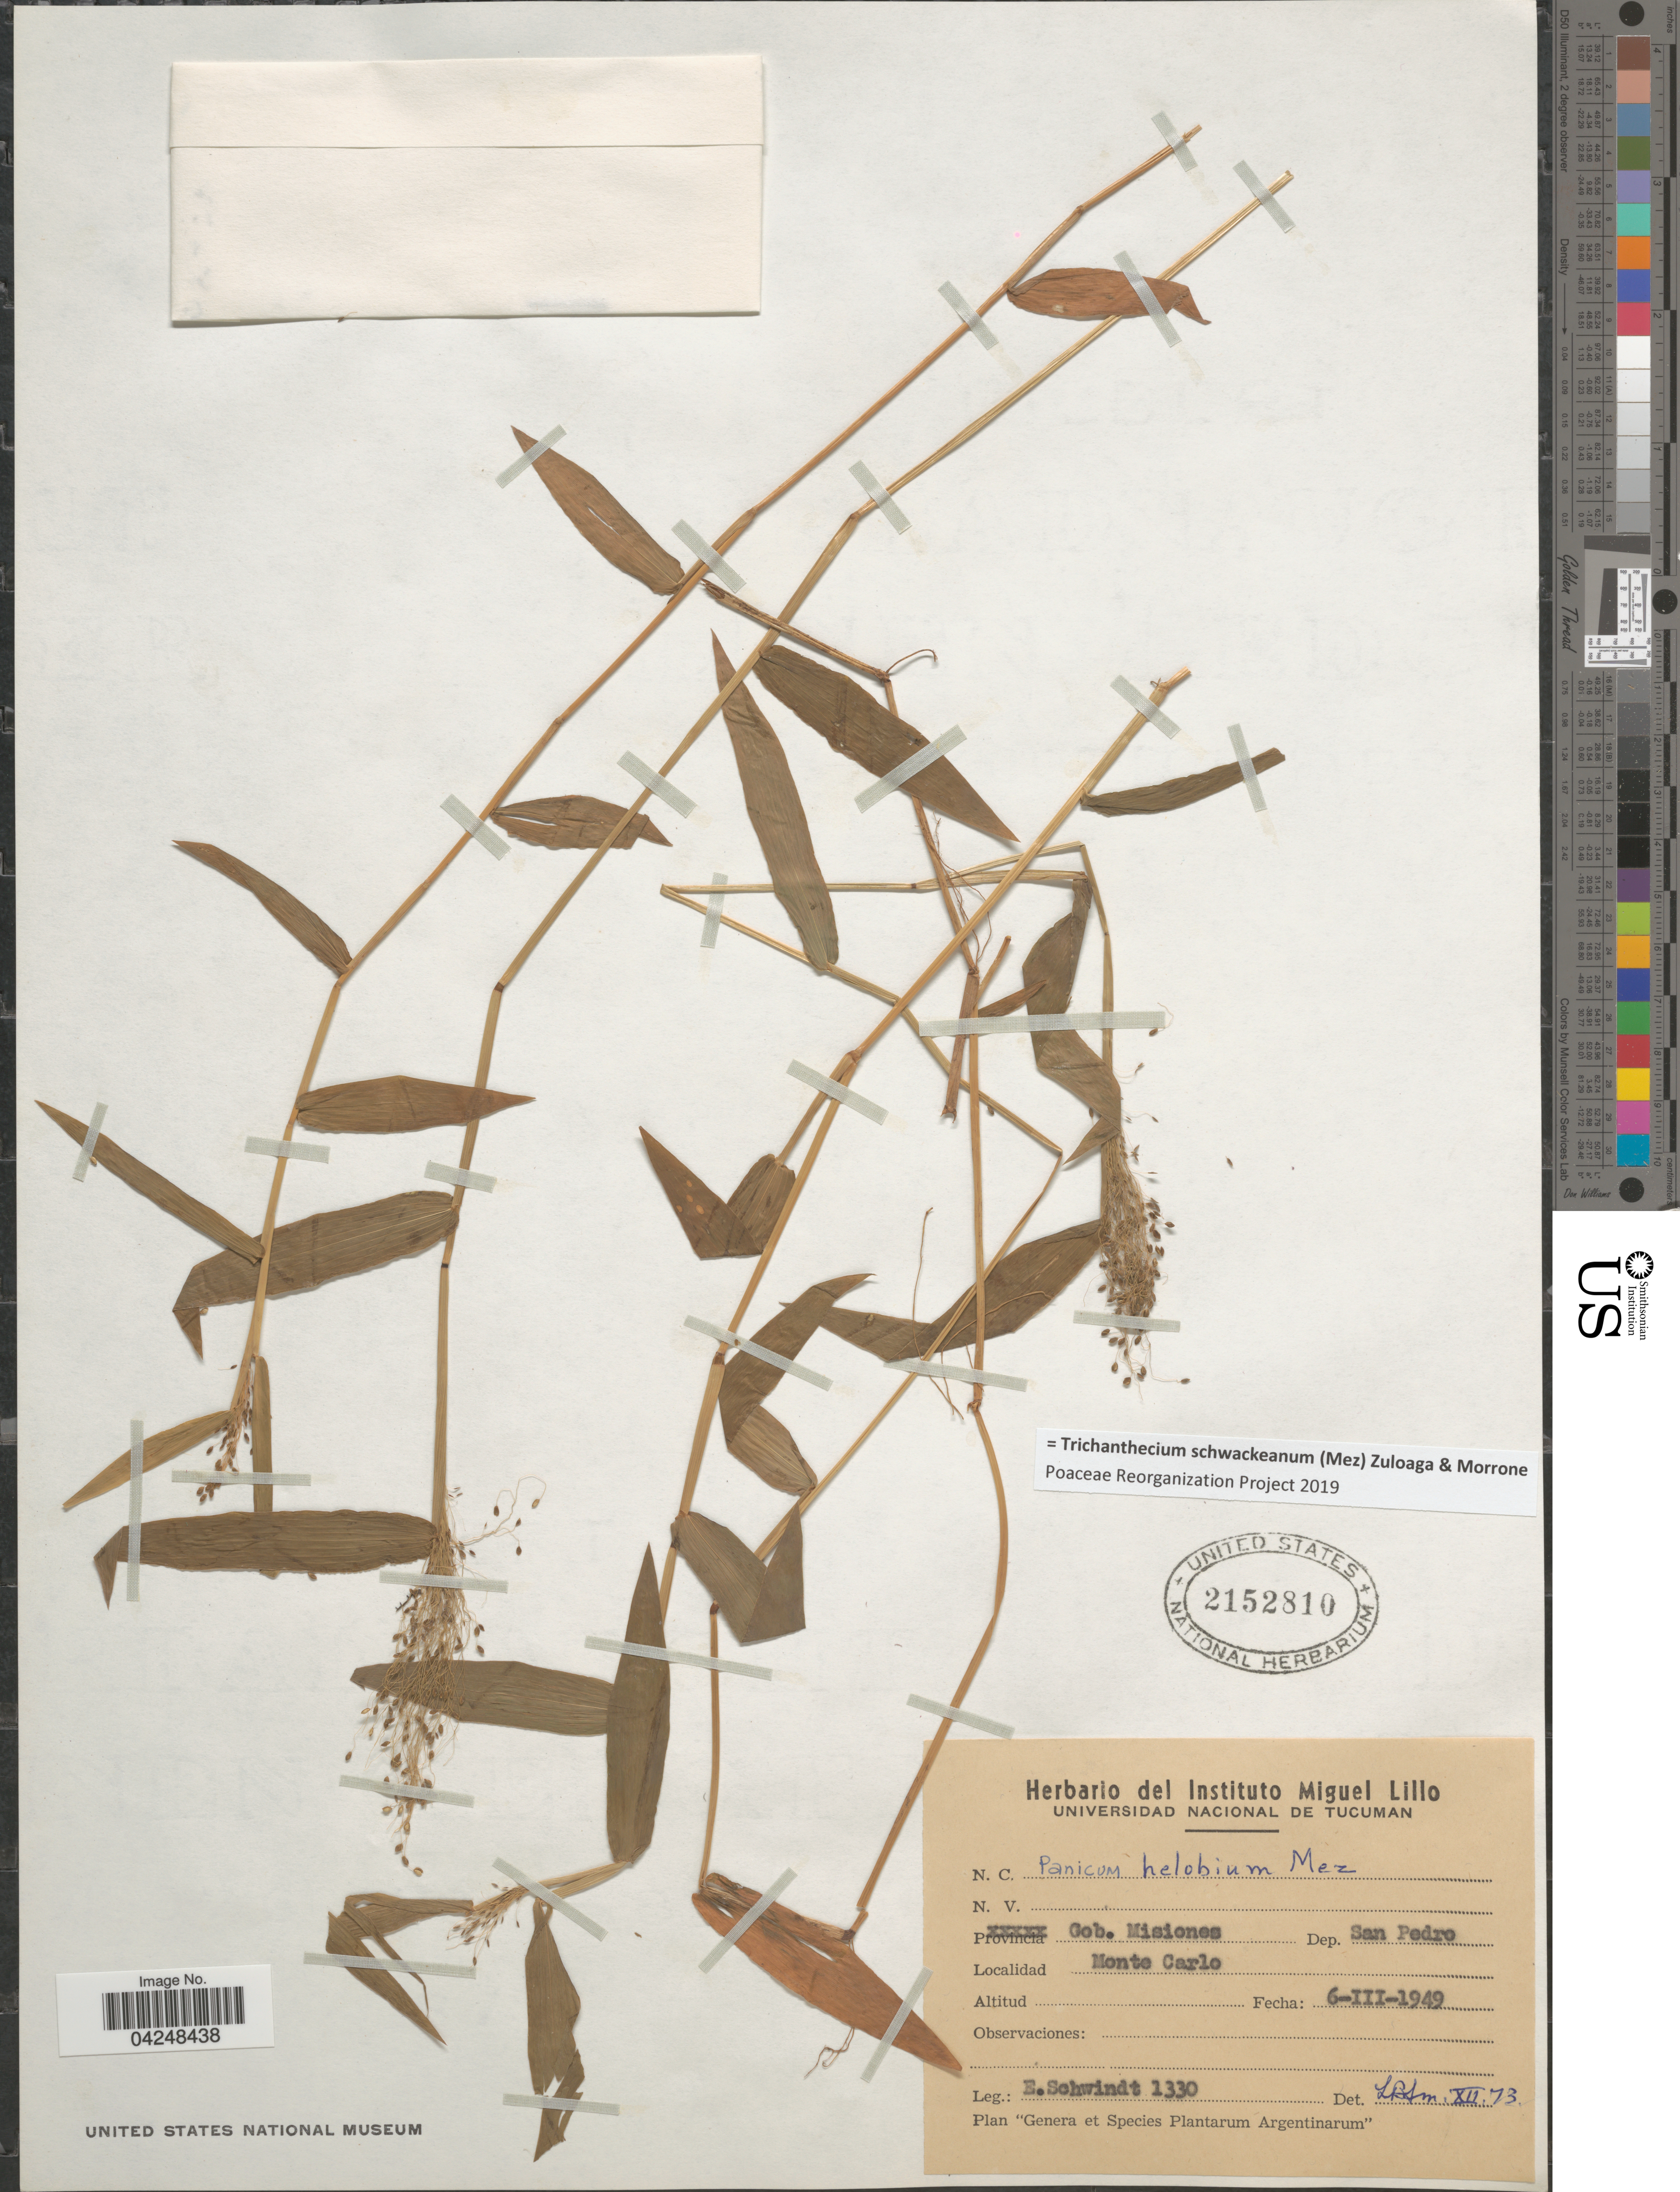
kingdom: Plantae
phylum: Tracheophyta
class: Liliopsida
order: Poales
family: Poaceae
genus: Trichanthecium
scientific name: Trichanthecium schwackeanum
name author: (Mez) Zuloaga & Morrone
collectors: E. Schwindt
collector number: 1330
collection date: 1949-03-06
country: Argentina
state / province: Misiones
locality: Gob. Misiones. Dep. San Pedro. Monte Carlo.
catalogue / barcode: US 2152810